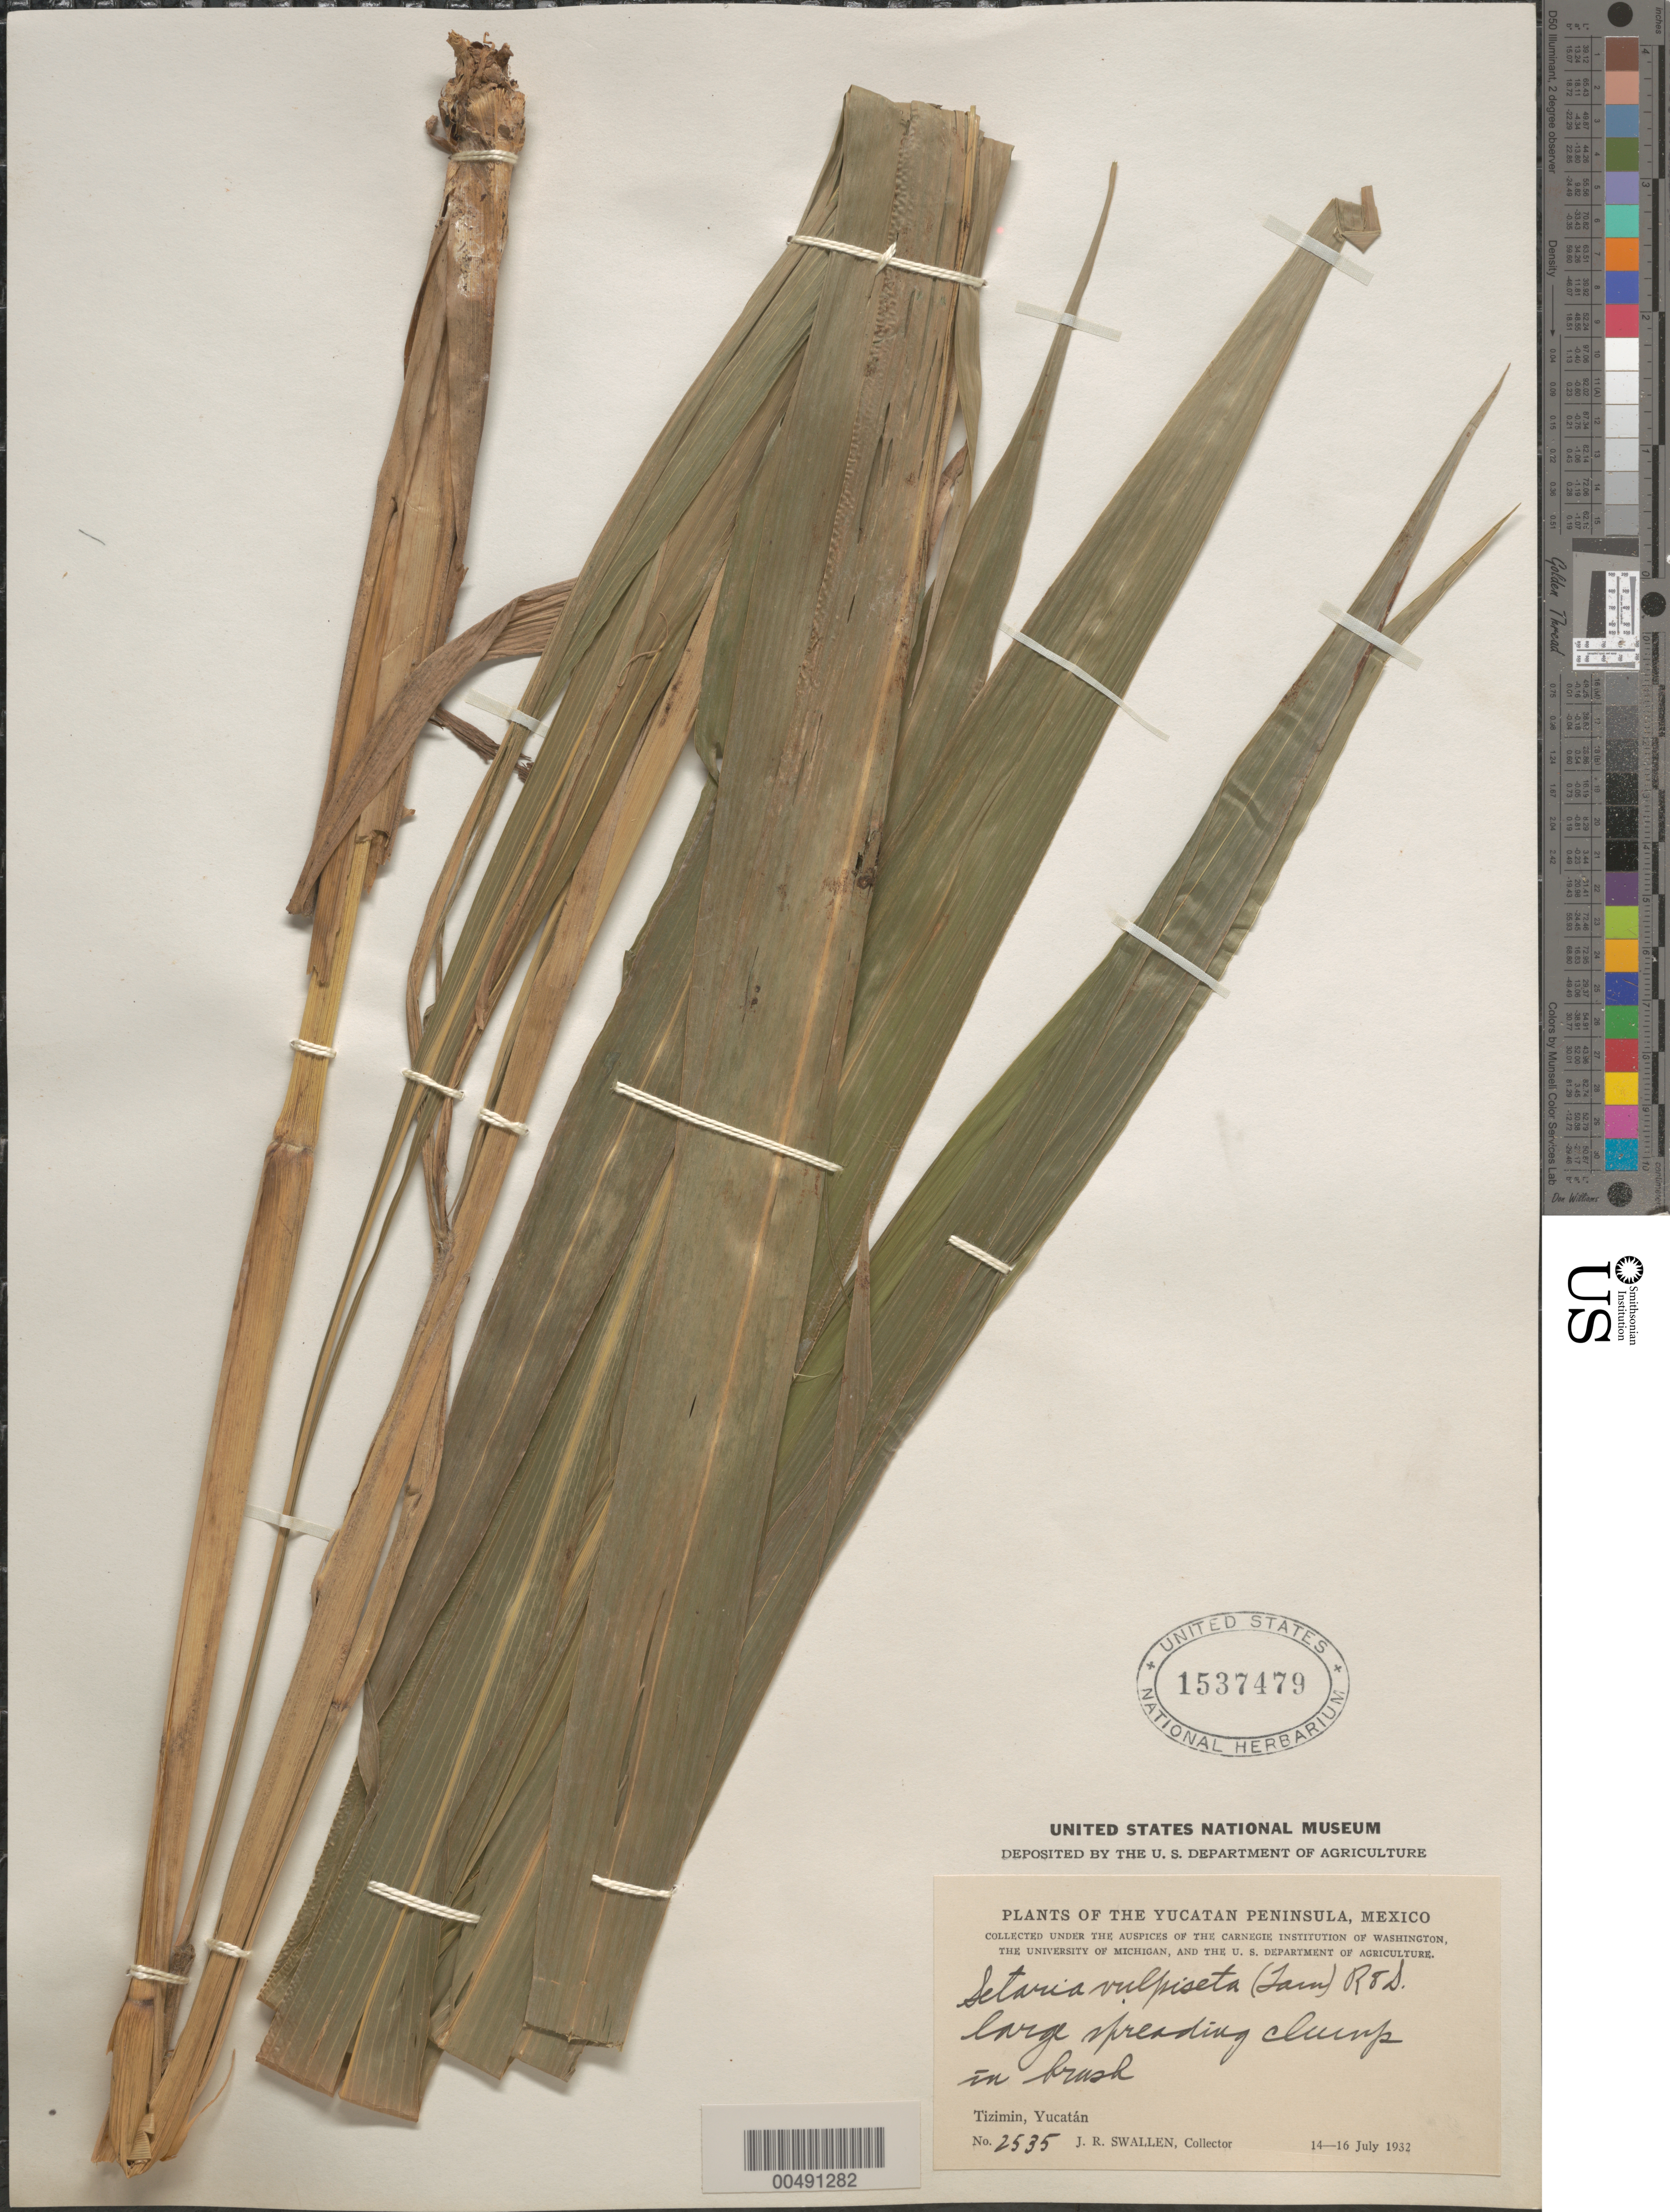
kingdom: Plantae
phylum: Tracheophyta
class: Liliopsida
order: Poales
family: Poaceae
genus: Setaria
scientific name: Setaria vulpiseta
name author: (Lam.) Roem. & Schult.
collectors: J. R. Swallen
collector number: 2535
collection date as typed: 14 Jul 1932 to 16 Jul 1932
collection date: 1932-07-14/1932-07-16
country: Mexico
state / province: Yucatan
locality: Tizimin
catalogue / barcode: US 1537479